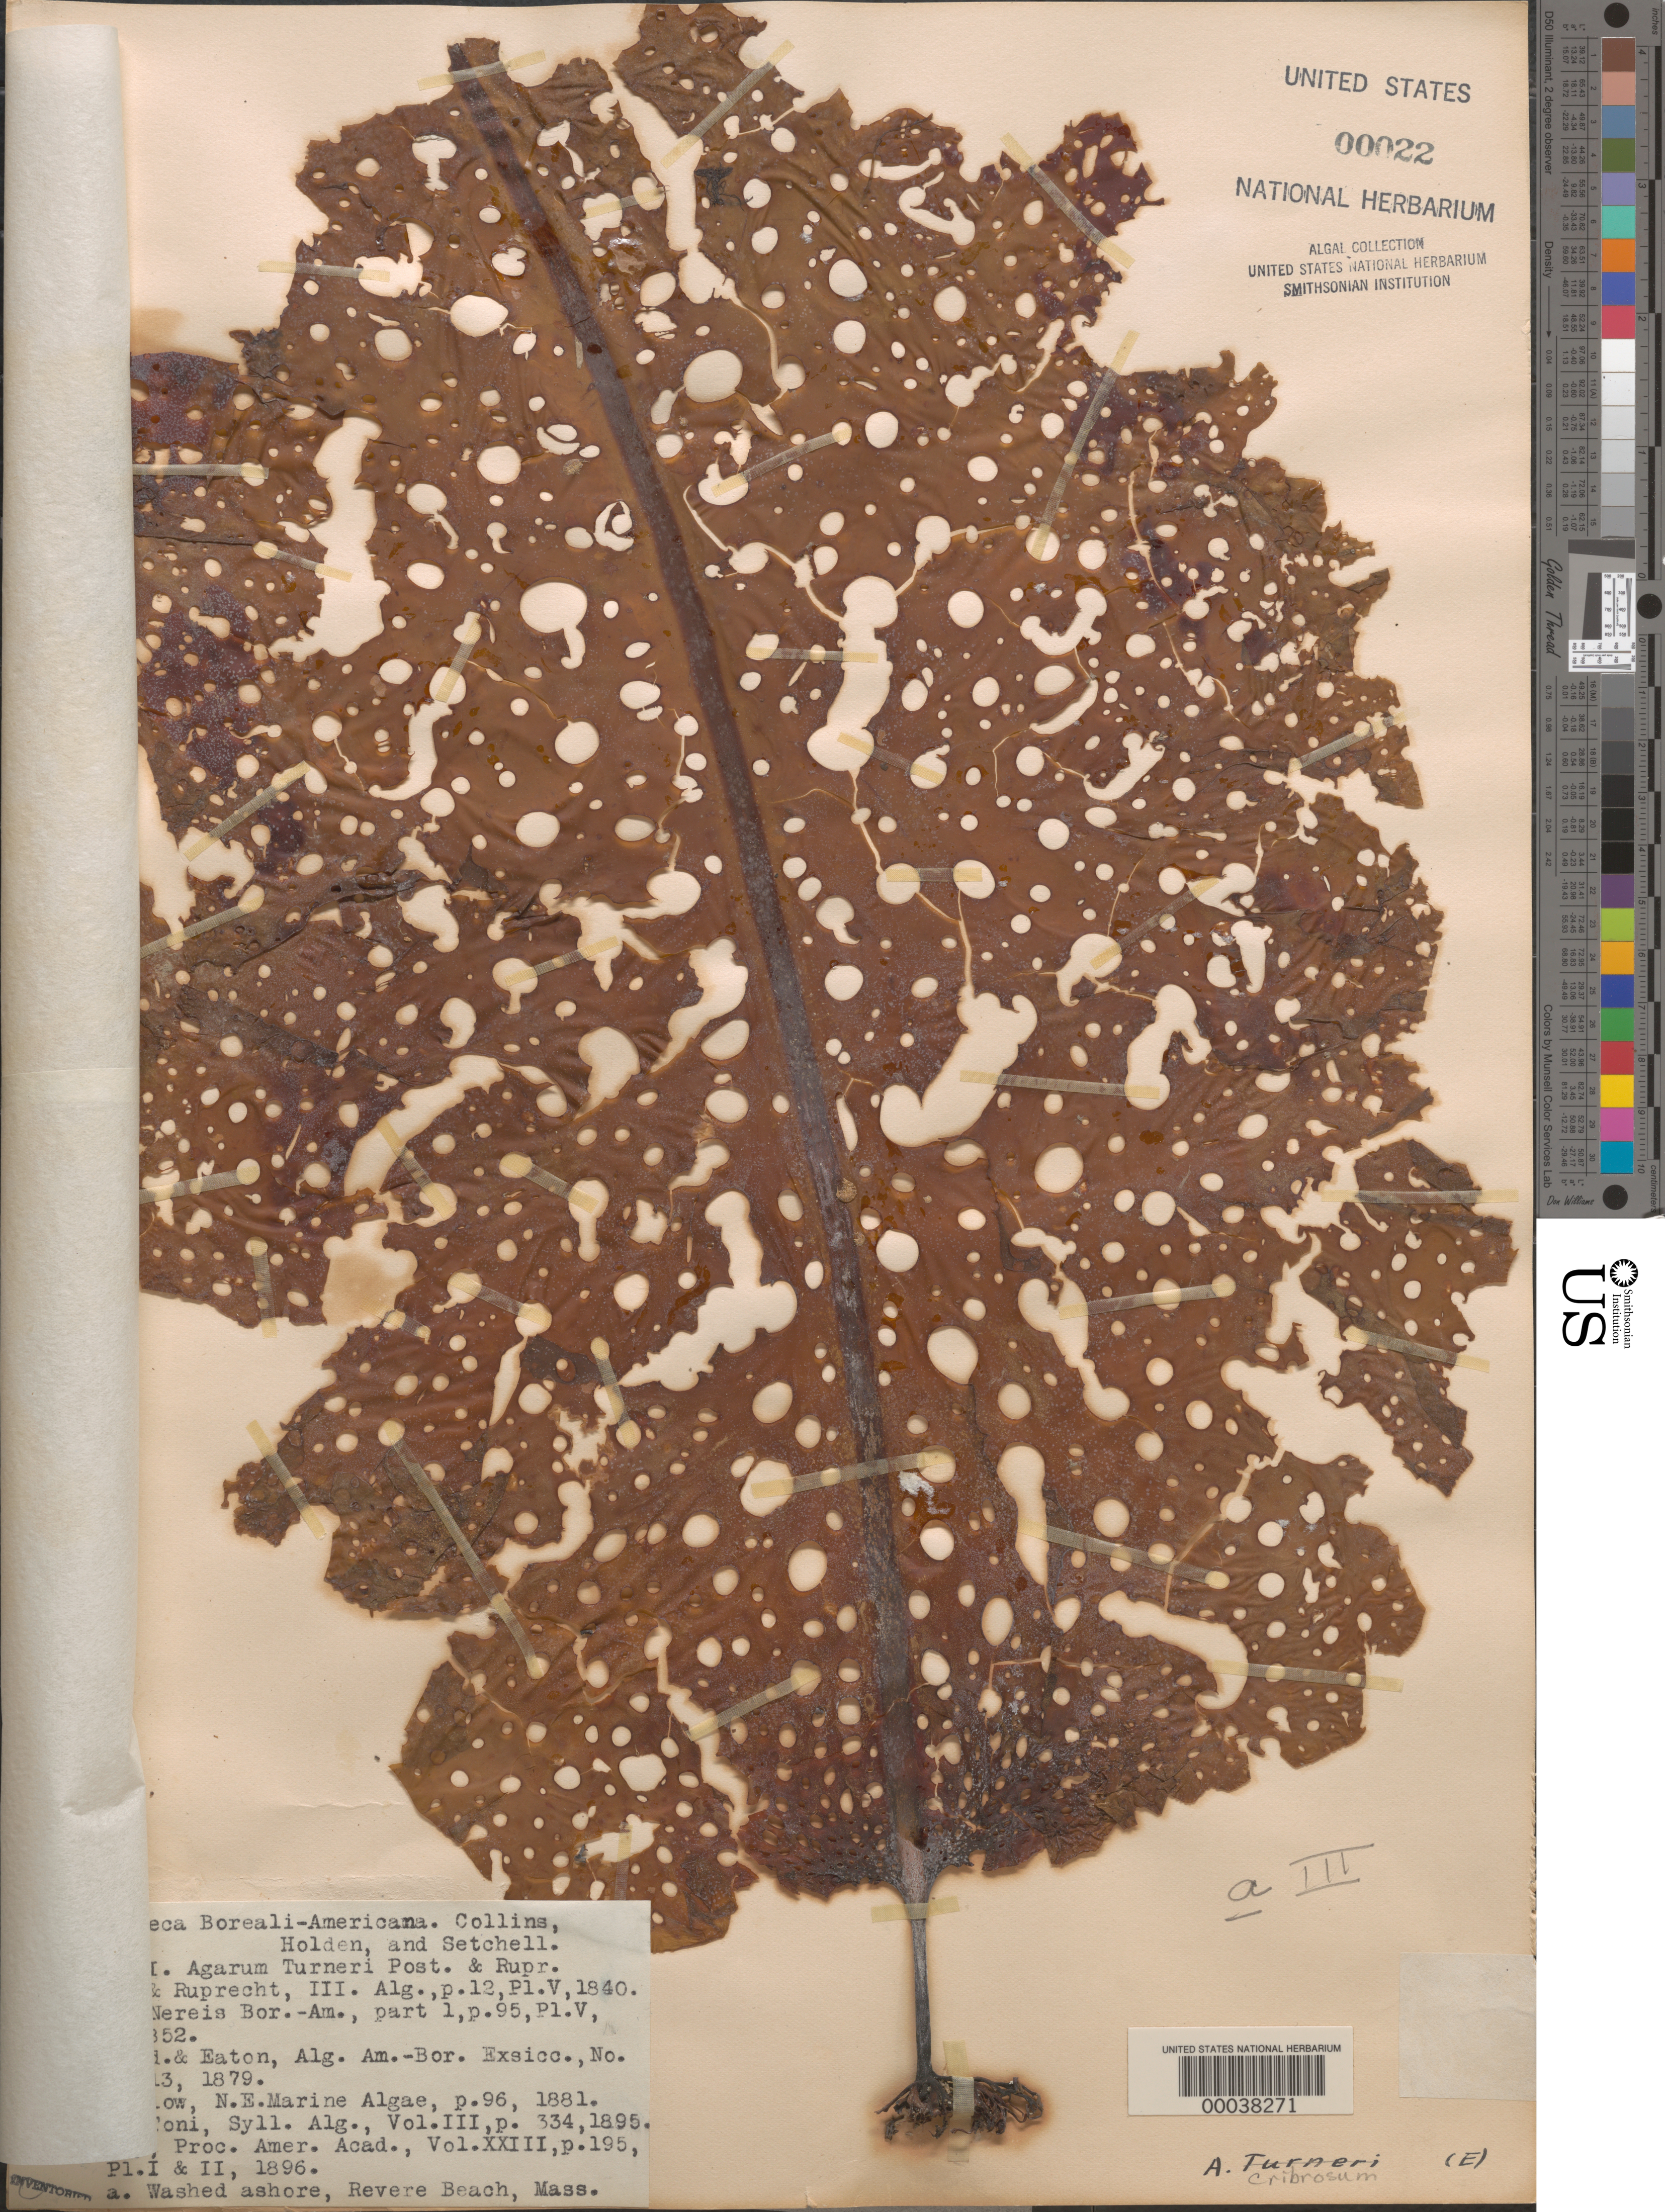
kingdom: Chromista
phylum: Ochrophyta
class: Phaeophyceae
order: Laminariales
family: Costariaceae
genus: Agarum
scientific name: Agarum clathratum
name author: Dumortier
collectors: F. Collins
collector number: PB-A Iiia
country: United States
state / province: Massachusetts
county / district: Suffolk County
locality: Revere Beach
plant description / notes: Collins, Holden & Setchell, Phycotheca Boreali-Americana, as Agarum turneri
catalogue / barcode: US 22